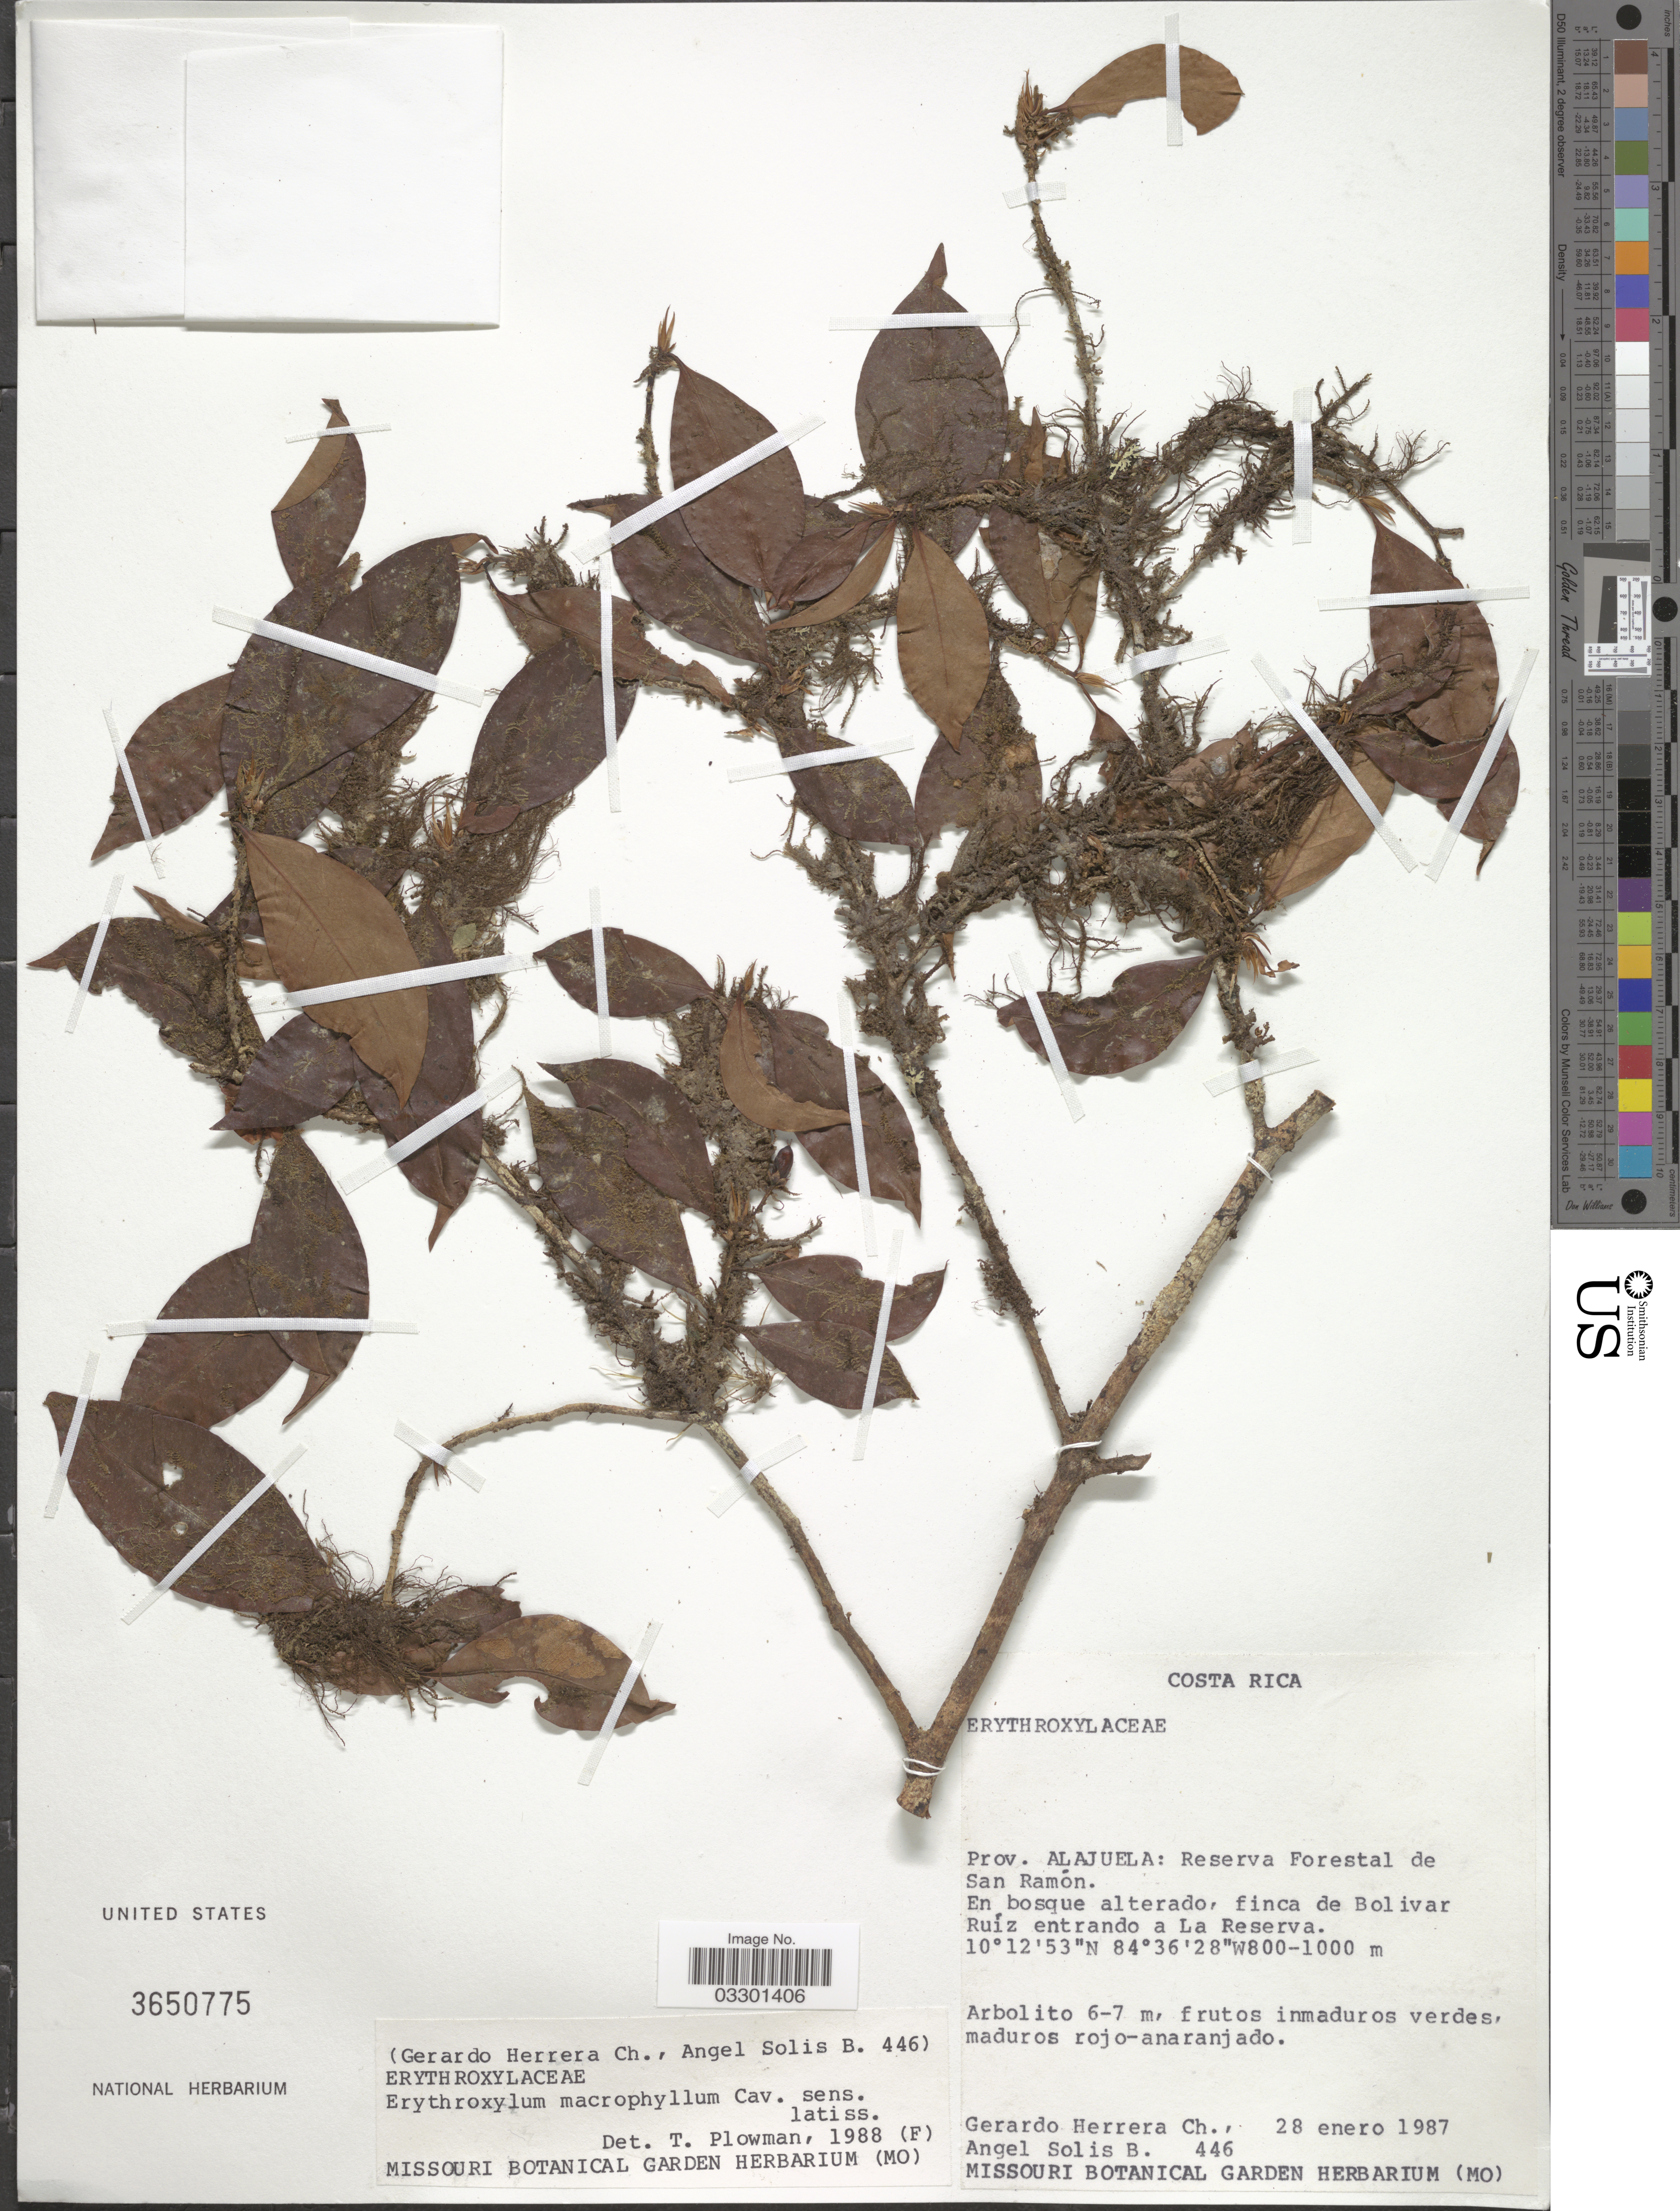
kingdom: Plantae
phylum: Tracheophyta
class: Magnoliopsida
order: Malpighiales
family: Erythroxylaceae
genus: Erythroxylum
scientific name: Erythroxylum macrophyllum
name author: Cav.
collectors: G. Herrera Ch. & A. Solis B.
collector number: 446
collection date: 1987-01-28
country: Costa Rica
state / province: Alajuela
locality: Reserva Forestal de San Ramón. En bosque alterado, finca de Bolivar Ruíz entrando a La Reserva.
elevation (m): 800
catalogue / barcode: US 3650775